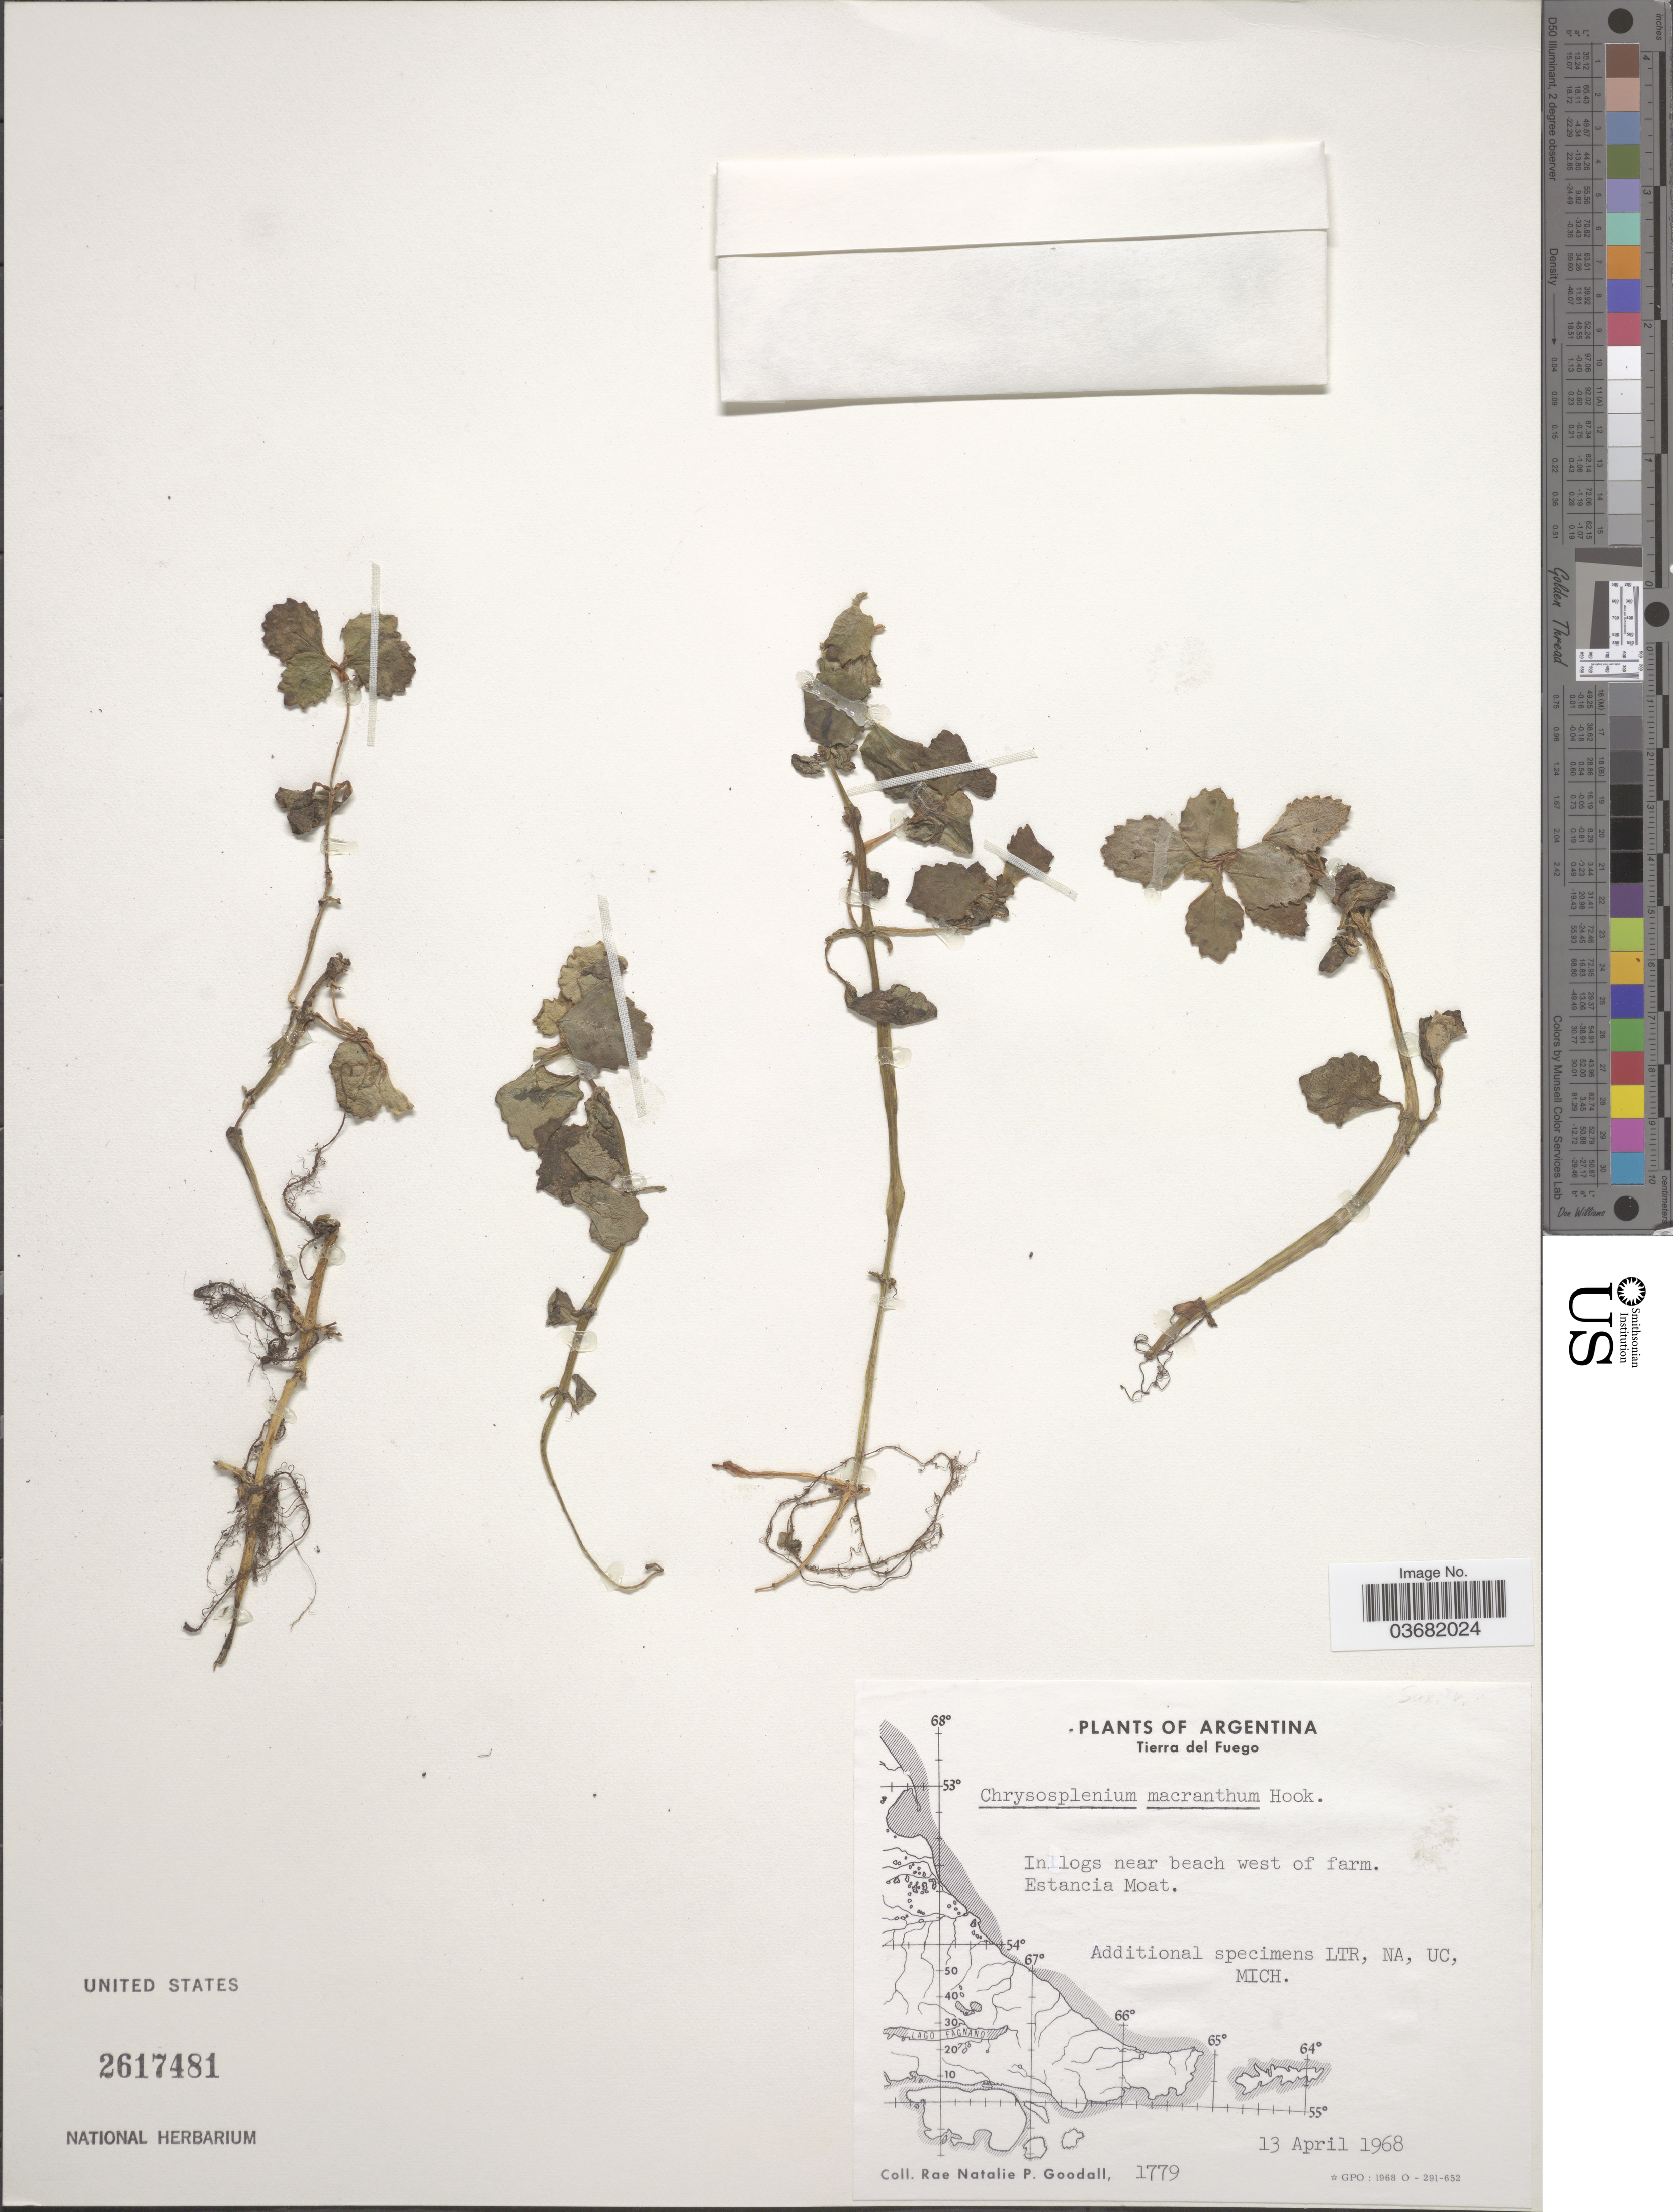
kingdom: Plantae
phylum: Tracheophyta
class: Magnoliopsida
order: Saxifragales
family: Saxifragaceae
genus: Chrysosplenium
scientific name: Chrysosplenium macranthum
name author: Hook.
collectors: R. Goodall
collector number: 1779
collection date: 1968-04-13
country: Argentina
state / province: Tierra del Fuego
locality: In logs near beach west of farm. Estancia Moat.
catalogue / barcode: US 2617481